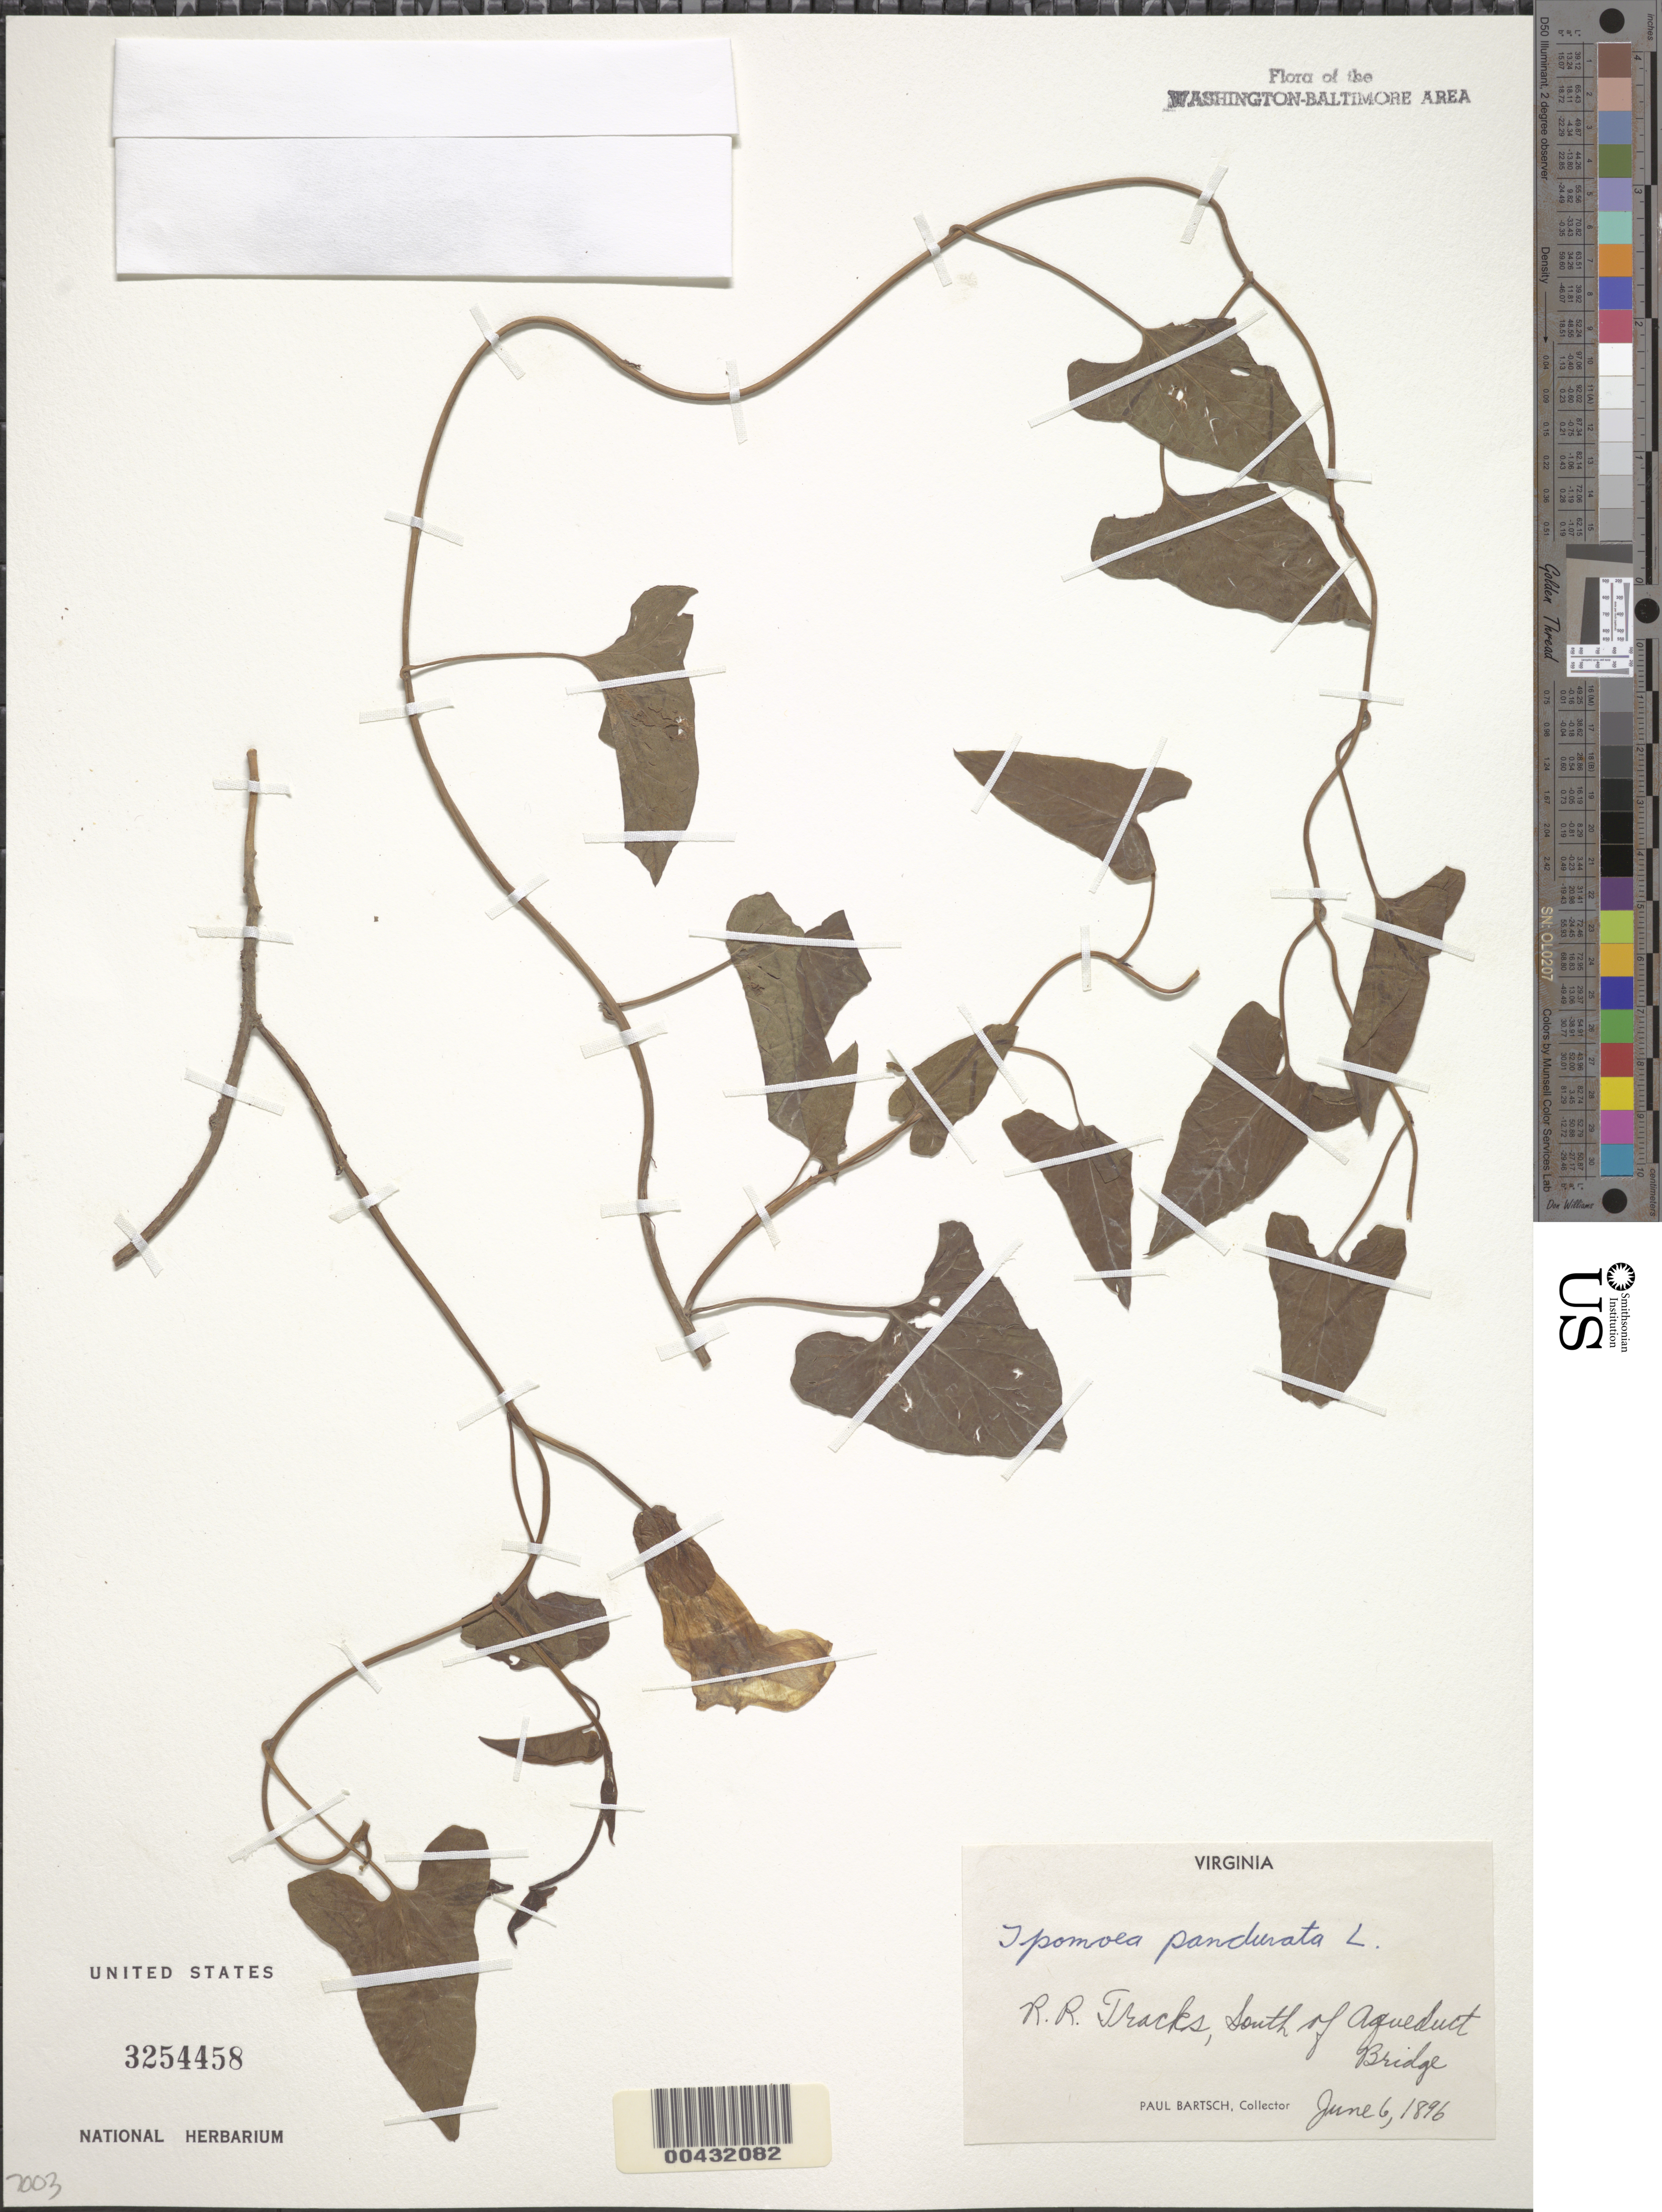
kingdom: Plantae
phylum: Tracheophyta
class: Magnoliopsida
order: Solanales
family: Convolvulaceae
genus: Ipomoea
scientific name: Ipomoea pandurata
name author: (L.) G. Mey.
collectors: P. Bartsch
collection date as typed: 06 Jun 1896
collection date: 1896-06-06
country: United States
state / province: Virginia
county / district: Arlington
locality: S of Aqueduct Bridge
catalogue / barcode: US 3254458